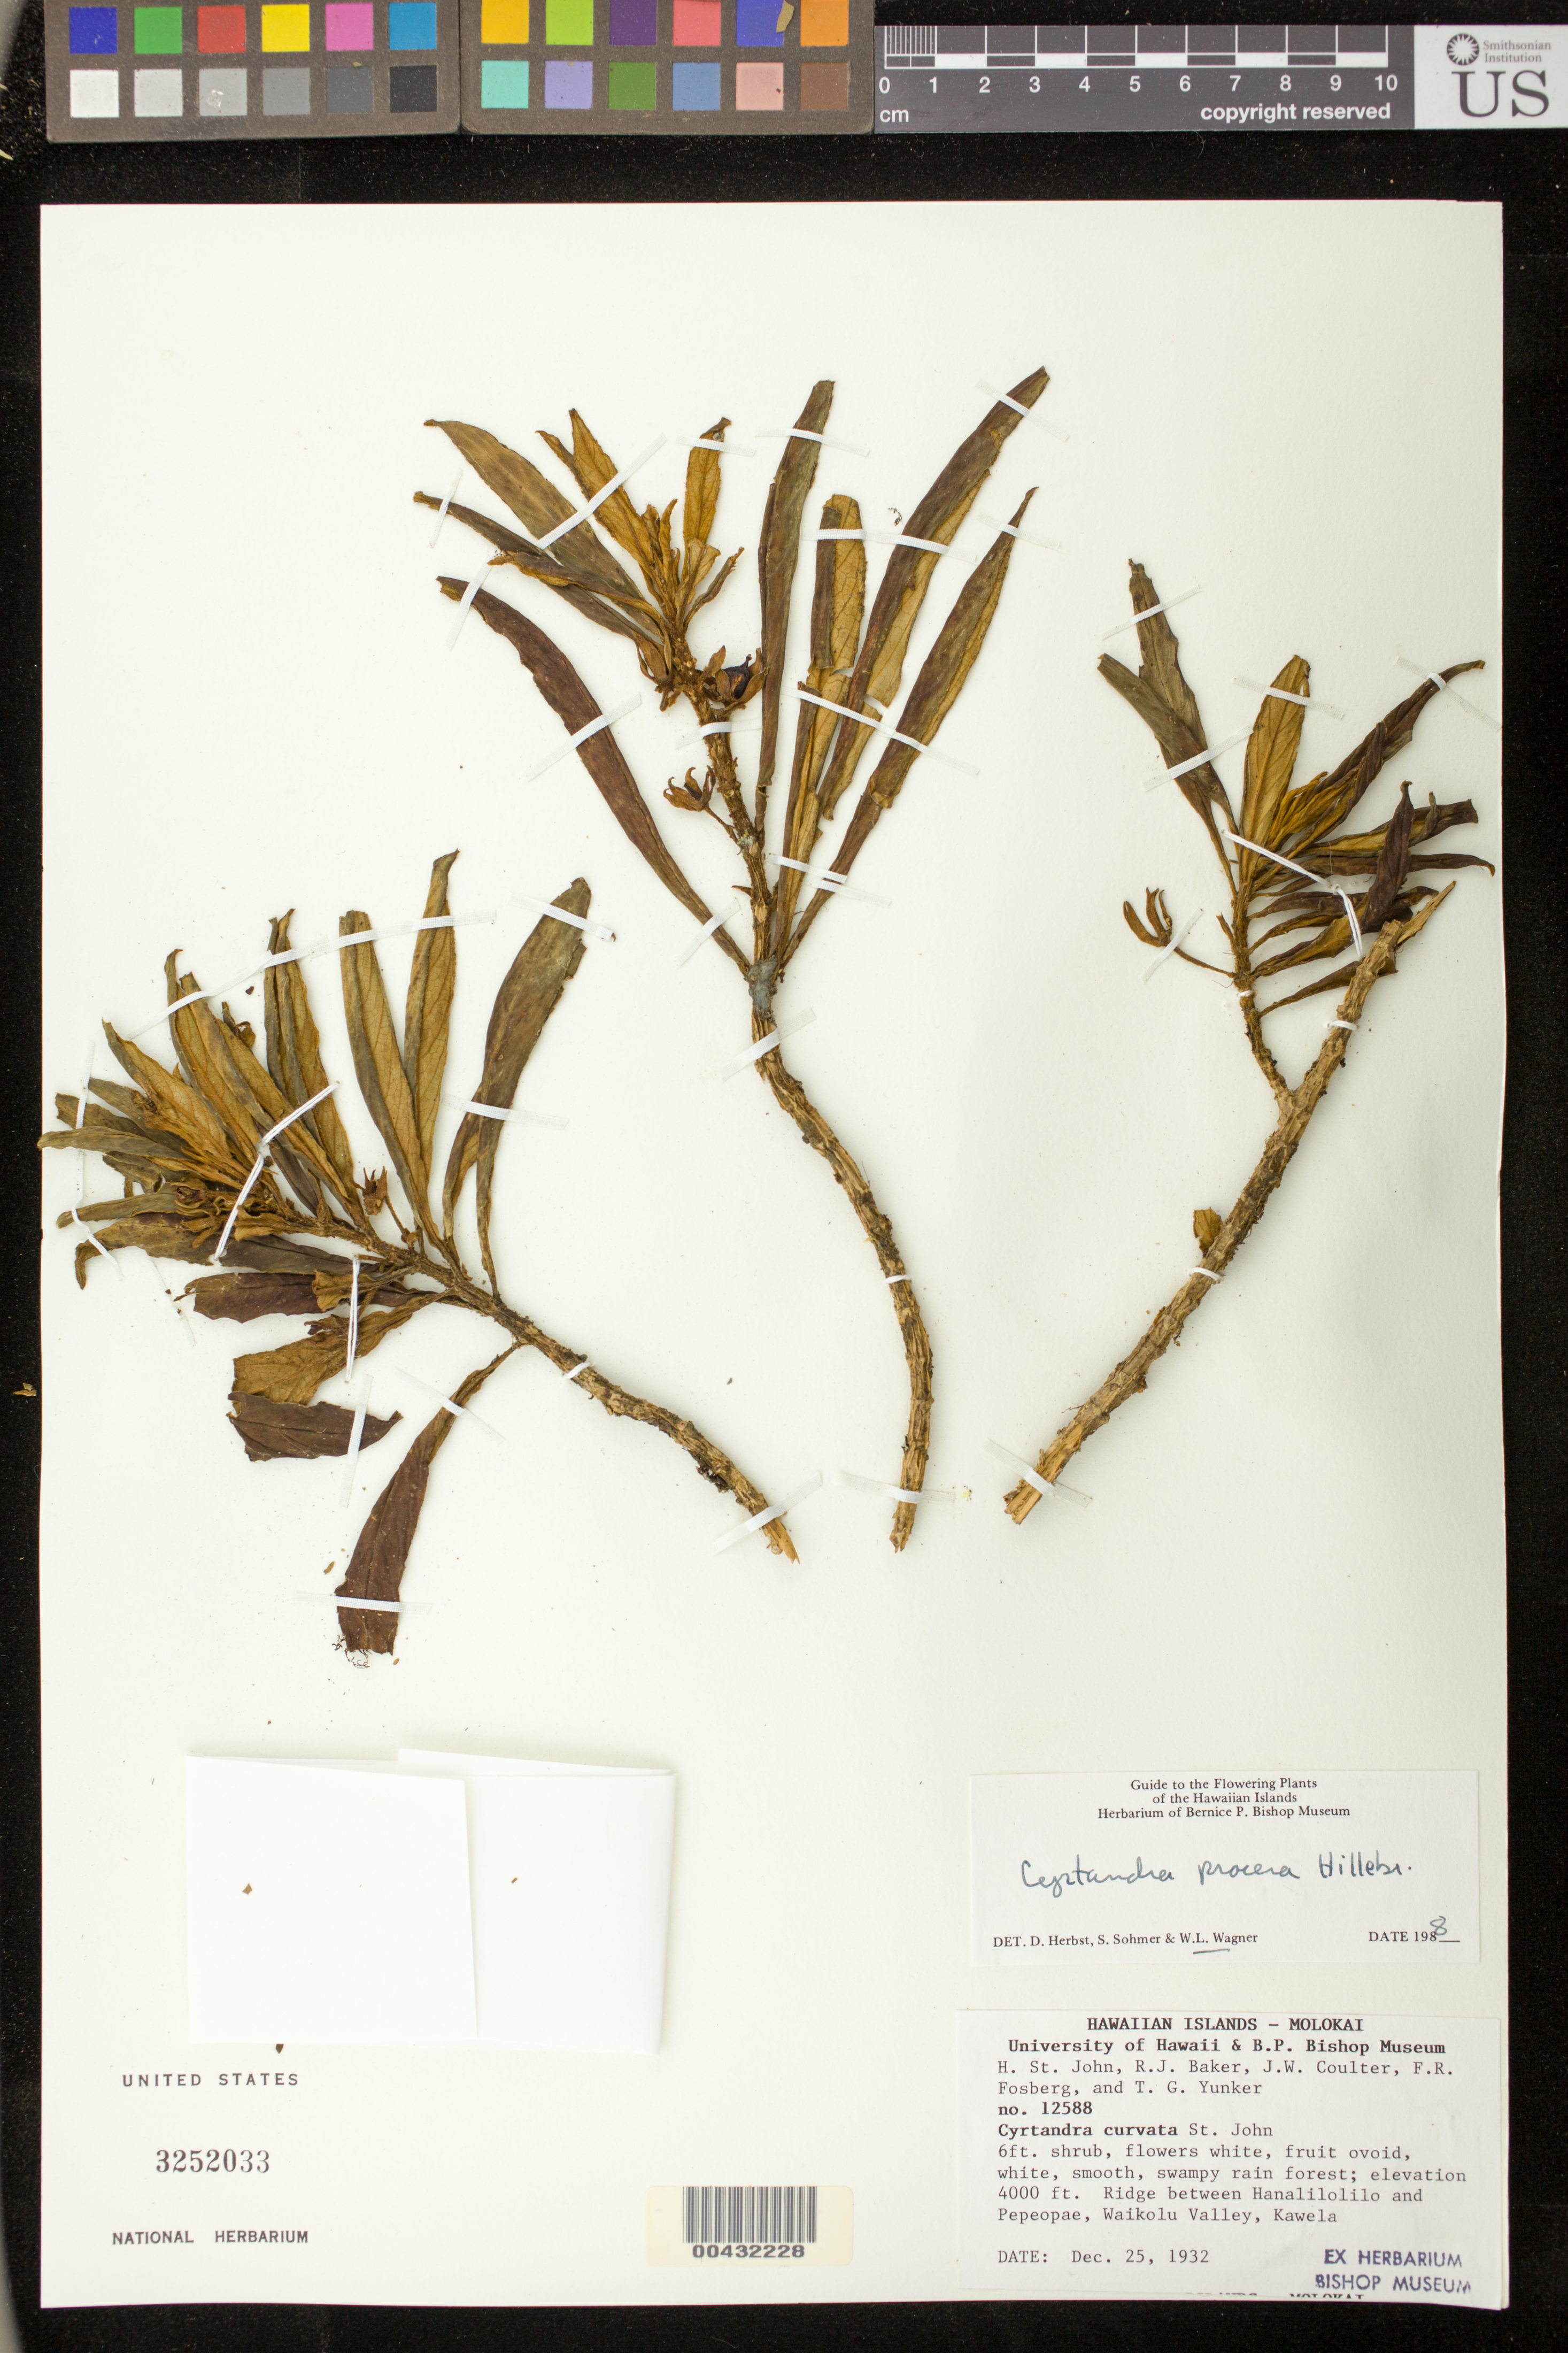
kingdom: Plantae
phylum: Tracheophyta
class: Magnoliopsida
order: Lamiales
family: Gesneriaceae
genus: Cyrtandra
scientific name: Cyrtandra procera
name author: Hillebr.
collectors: H. St. John, R. J. Baker, J. W. Coulter, F. R. Fosberg & T. G. Yuncker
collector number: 12588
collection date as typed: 25 Dec 1932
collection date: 1932-12-25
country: United States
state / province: Hawaii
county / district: Maui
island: Moloka'i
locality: Ridge between Hanalilolilo and Pepeopae, Waikolu Valley, Kawela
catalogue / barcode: US 3252033